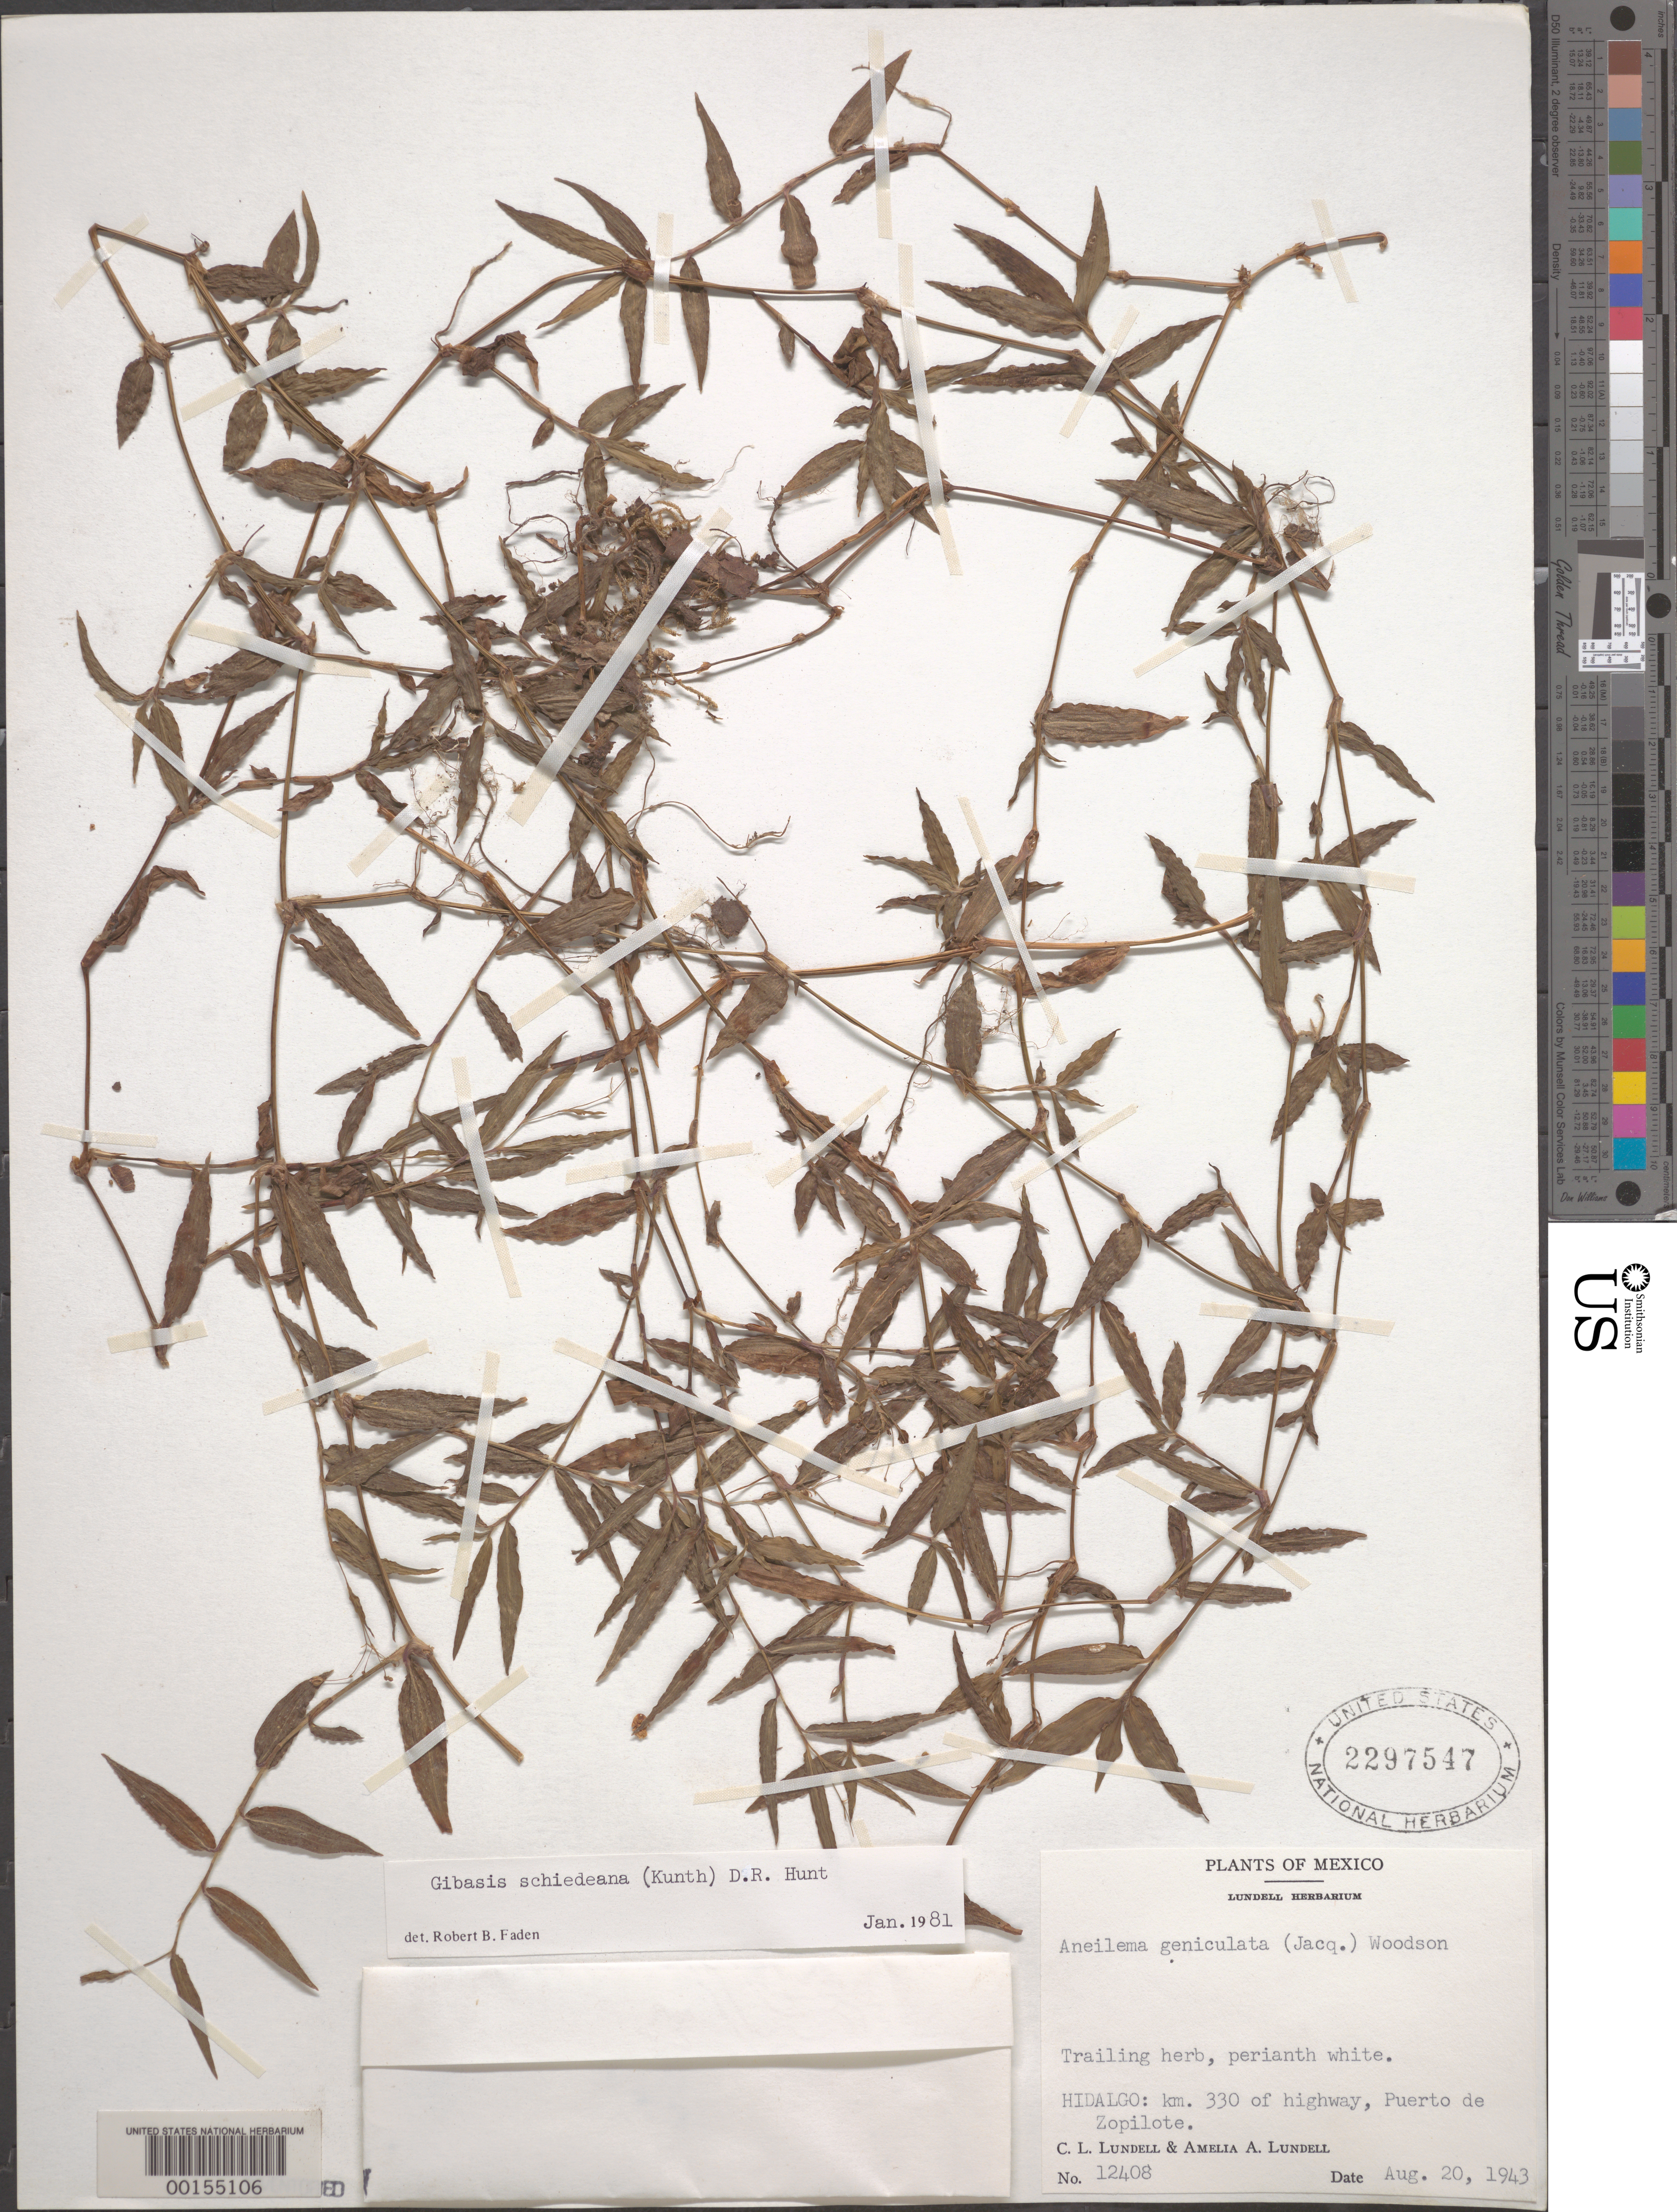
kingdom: Plantae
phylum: Tracheophyta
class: Liliopsida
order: Commelinales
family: Commelinaceae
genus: Gibasis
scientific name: Gibasis pellucida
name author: (M. Martens & Galeotti) D.R. Hunt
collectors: C. L. Lundell & A. A. Lundell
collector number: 12408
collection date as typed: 20 Aug 1943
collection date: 1943-08-20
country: Mexico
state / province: Hidalgo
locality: Puerto de Zopilote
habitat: Roadside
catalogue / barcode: US 2297547